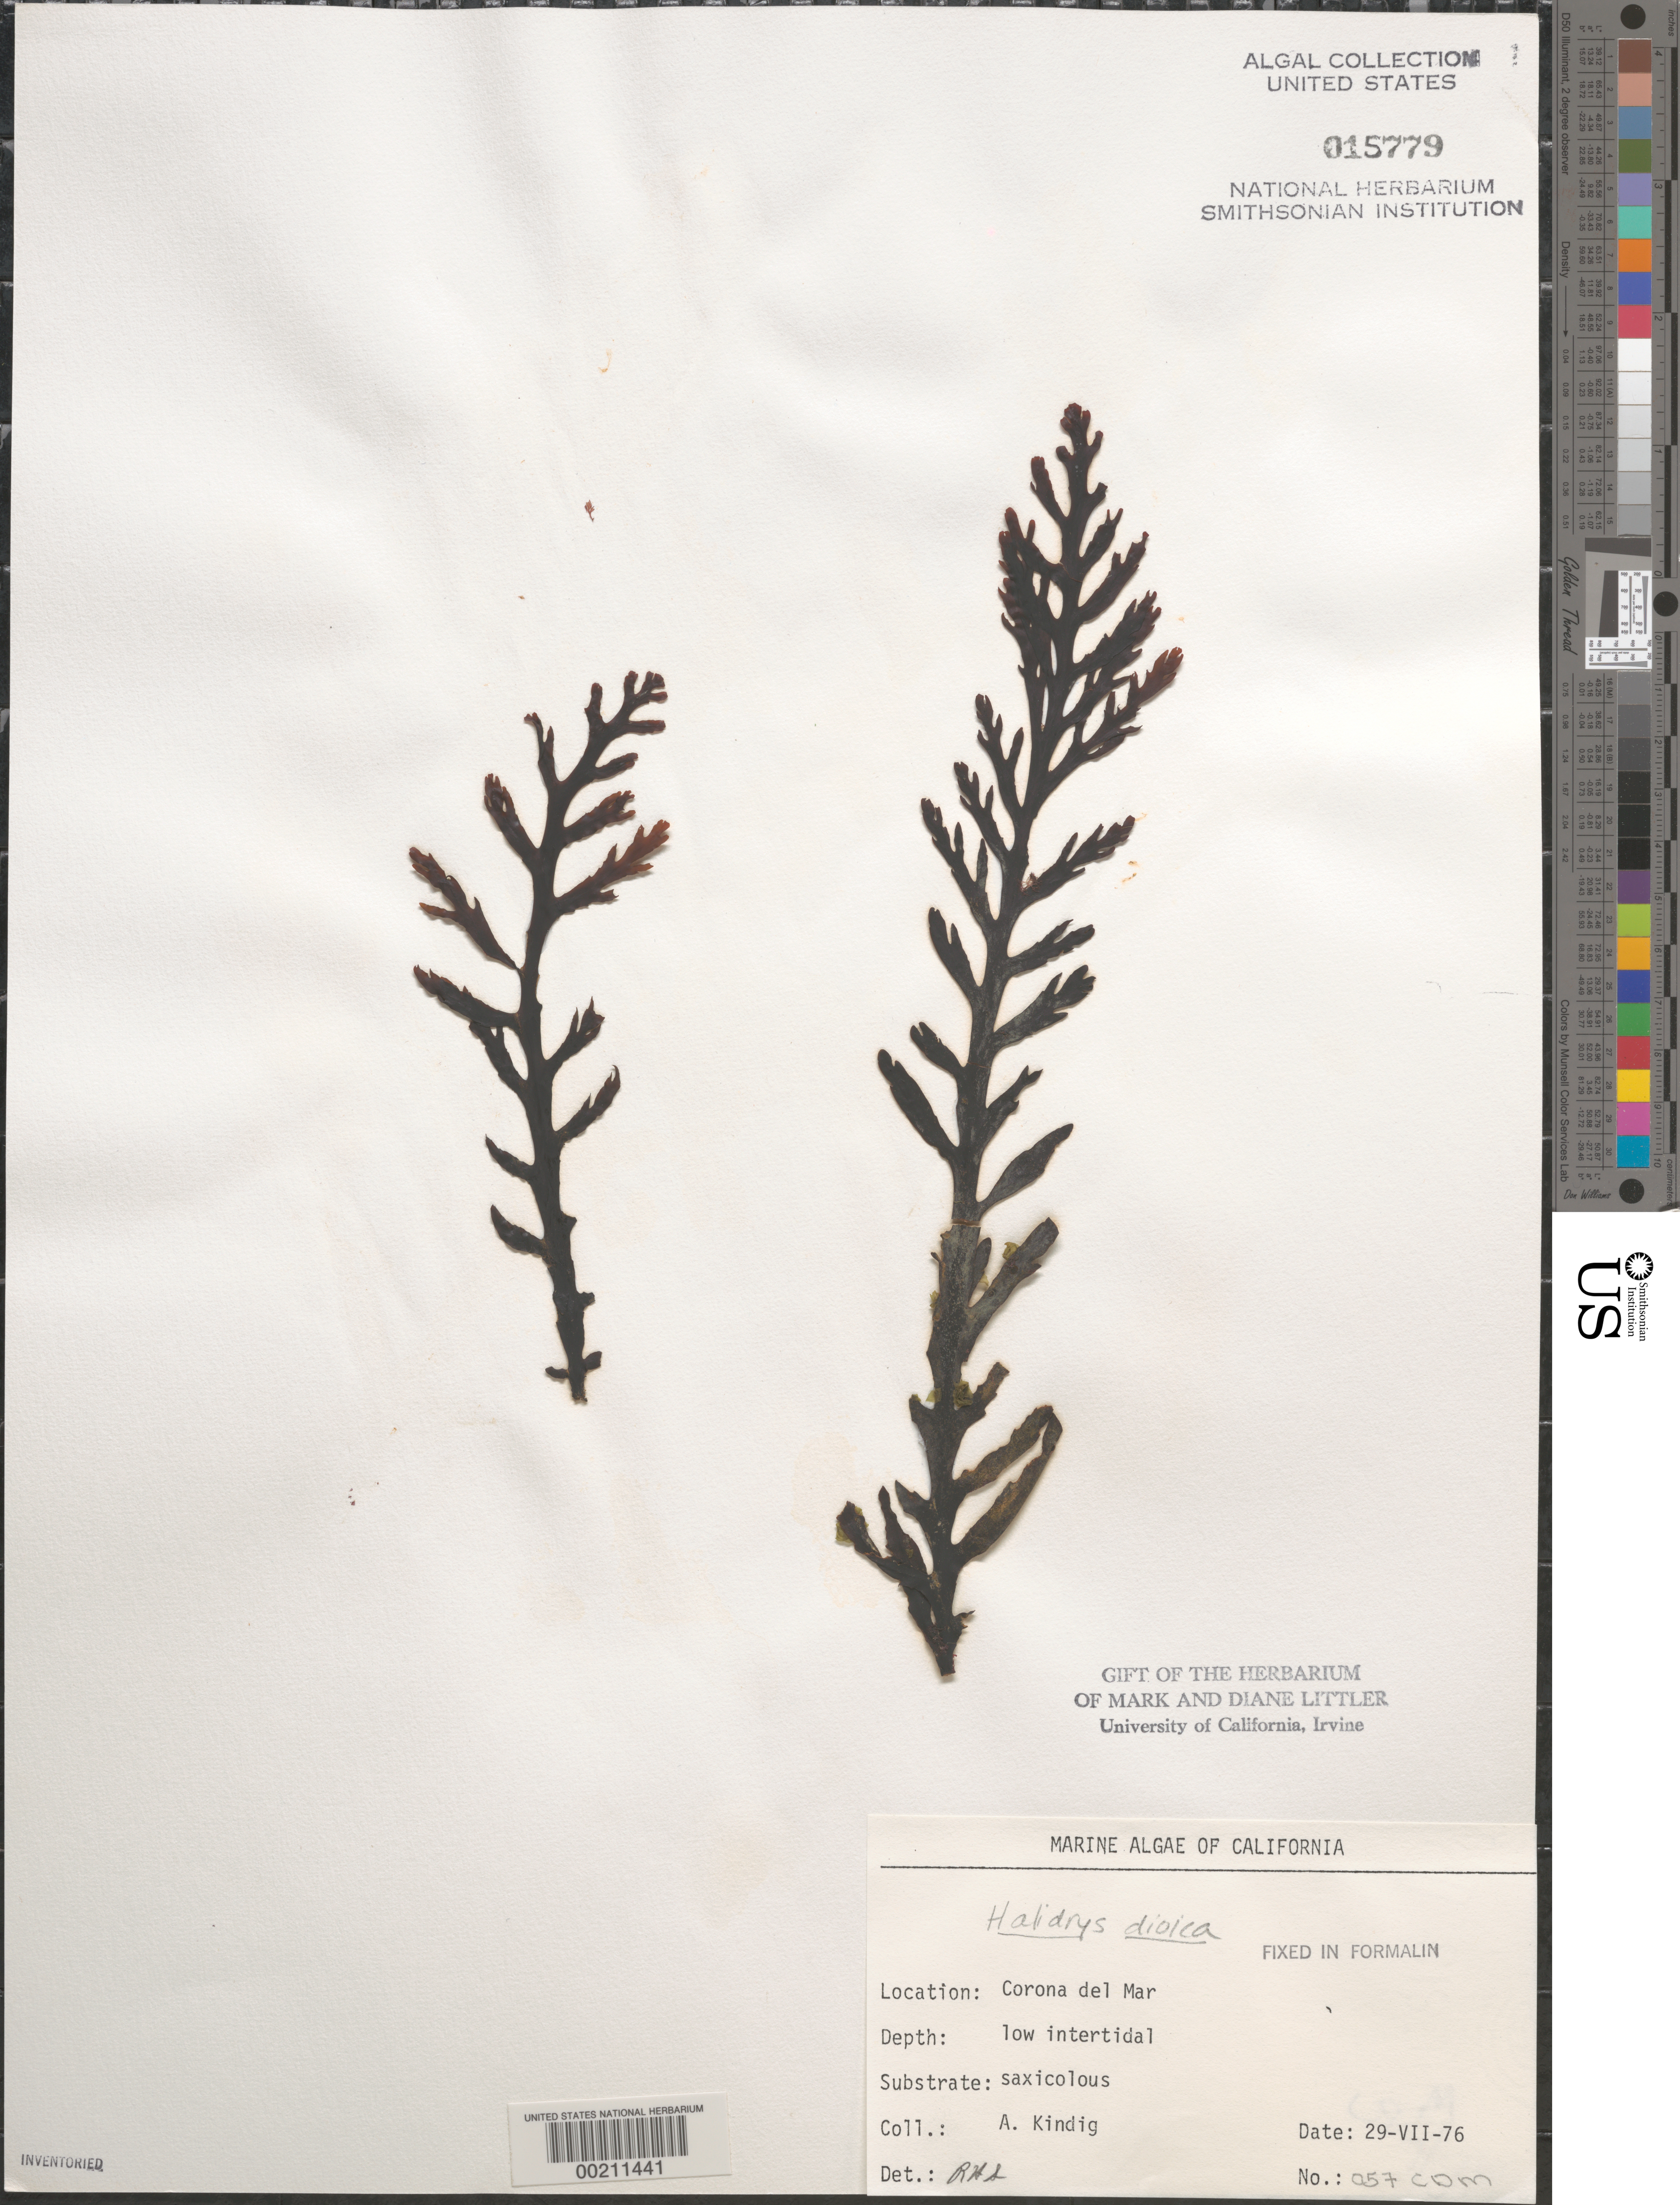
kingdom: Chromista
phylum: Ochrophyta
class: Phaeophyceae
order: Fucales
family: Sargassaceae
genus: Halidrys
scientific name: Halidrys dioica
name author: N.L. Gardner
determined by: Sims, Robert H.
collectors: A. Kindig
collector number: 057-CDM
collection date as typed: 29 Jul 1976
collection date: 1976-07-29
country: United States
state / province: California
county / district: Orange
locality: Corona del Mar, mouth of Morning Canyon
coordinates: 33 35'14"N, 117 51'54"W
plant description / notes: BLM-SOCALBIGHT Rocky Intertidal Survey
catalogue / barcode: US 15779